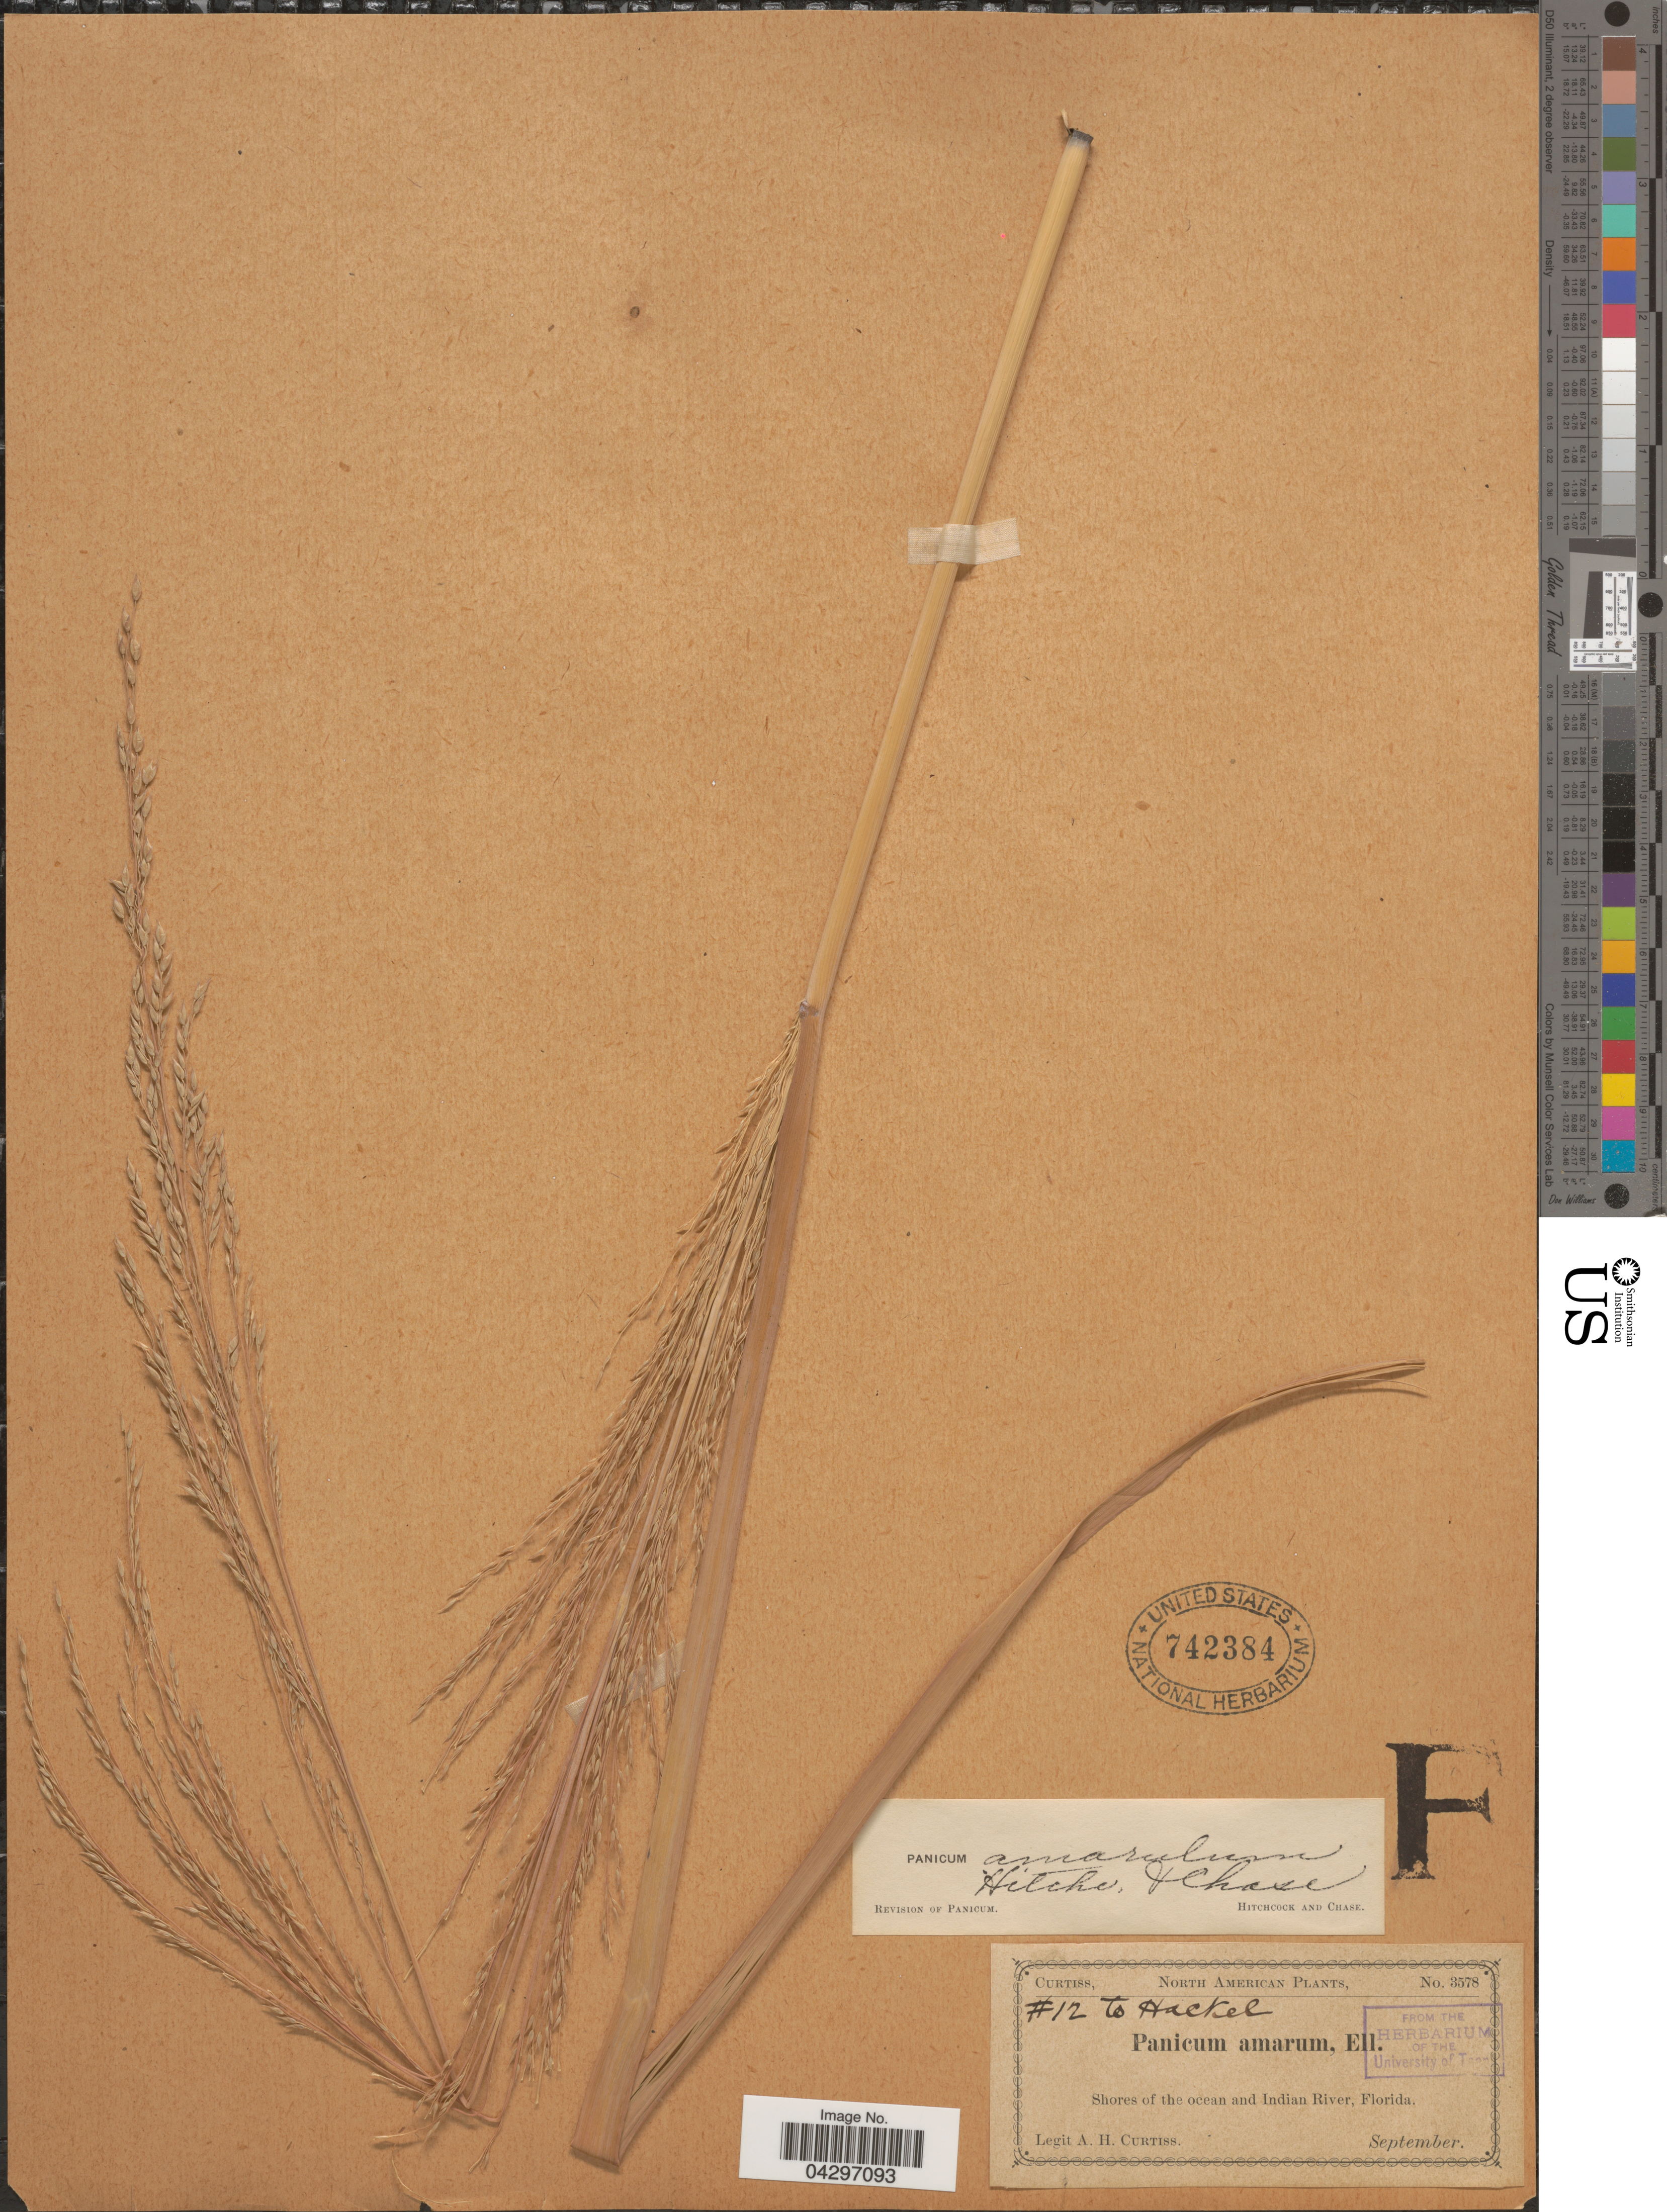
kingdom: Plantae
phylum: Tracheophyta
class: Liliopsida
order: Poales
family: Poaceae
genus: Panicum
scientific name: Panicum amarum var. amarulum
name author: (Hitchc. & Chase) Freckmann & Lelong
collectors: A. H. Curtiss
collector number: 3578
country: United States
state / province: Florida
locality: Shores of the ocean and Indian River.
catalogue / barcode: US 742384